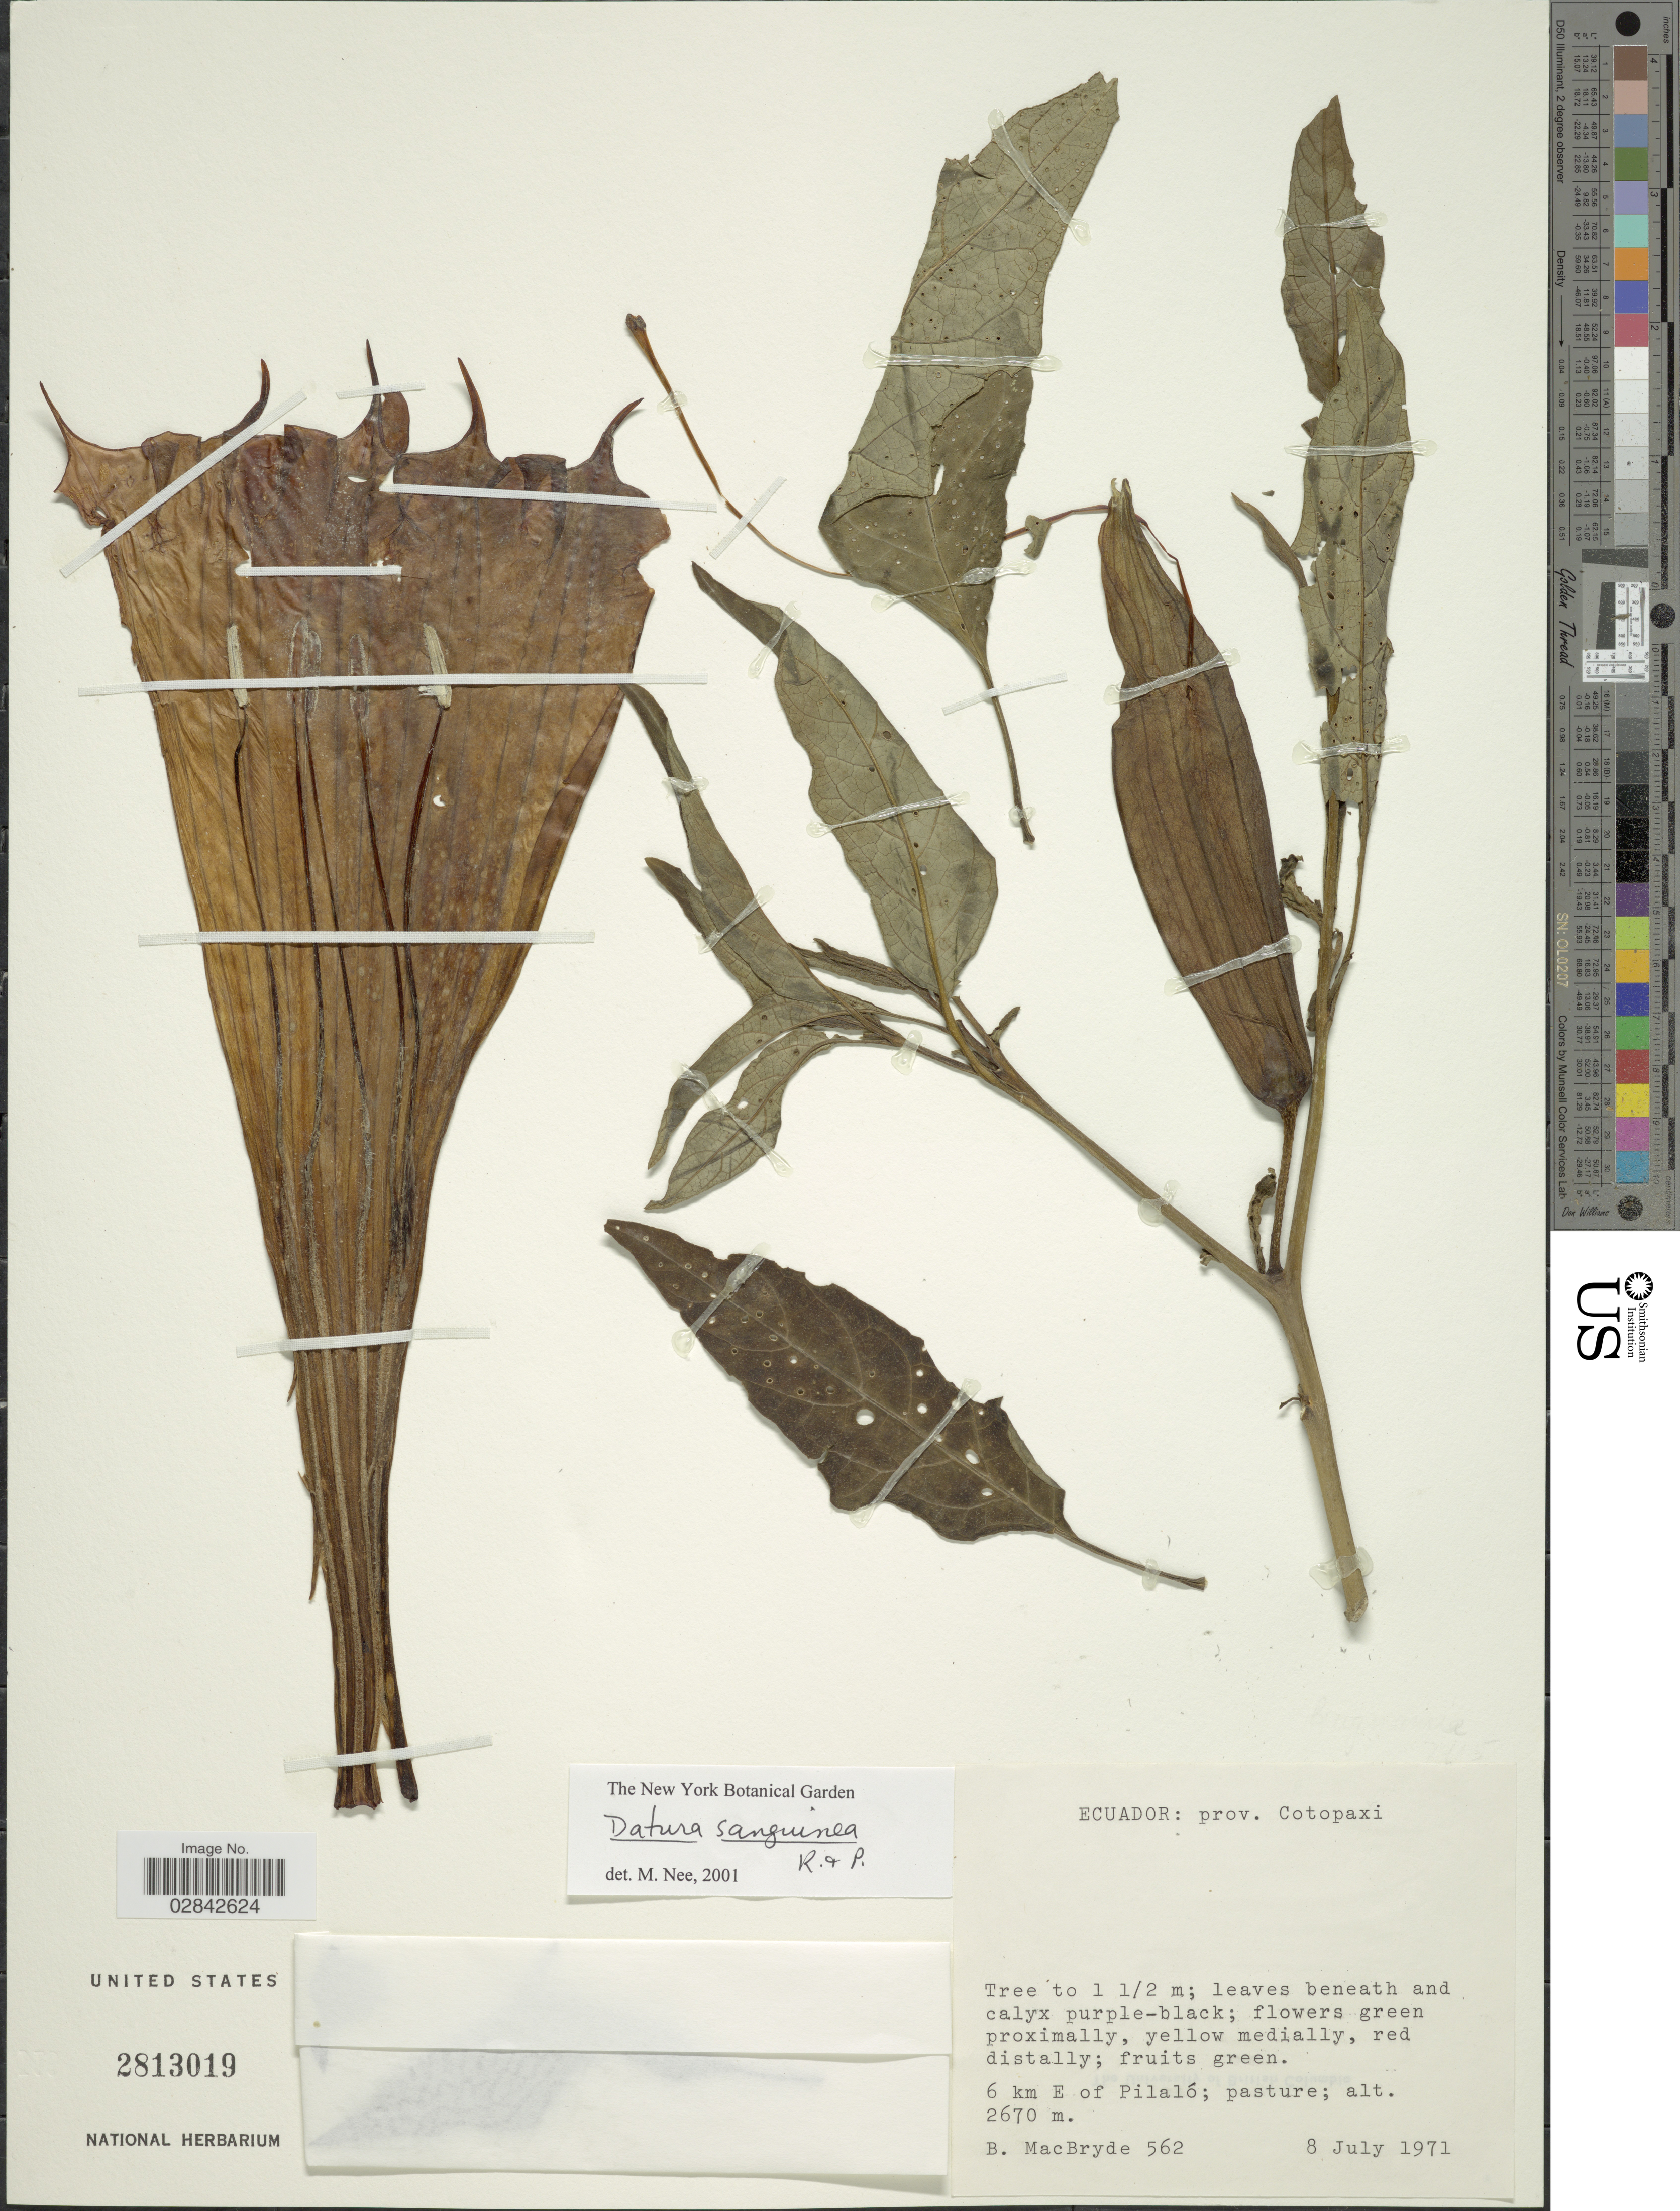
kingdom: Plantae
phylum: Tracheophyta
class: Magnoliopsida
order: Solanales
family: Solanaceae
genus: Brugmansia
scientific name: Brugmansia sanguinea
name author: (Ruiz & Pav.) D. Don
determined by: (US) Smithsonian Institution - National Museum of Natural History - Department of Botany (UNITED STATES)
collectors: B. MacBryde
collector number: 562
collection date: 1971-07-08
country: Ecuador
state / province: Cotopaxi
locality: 6 km E of Pilaló.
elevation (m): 2670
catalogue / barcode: US 2813019